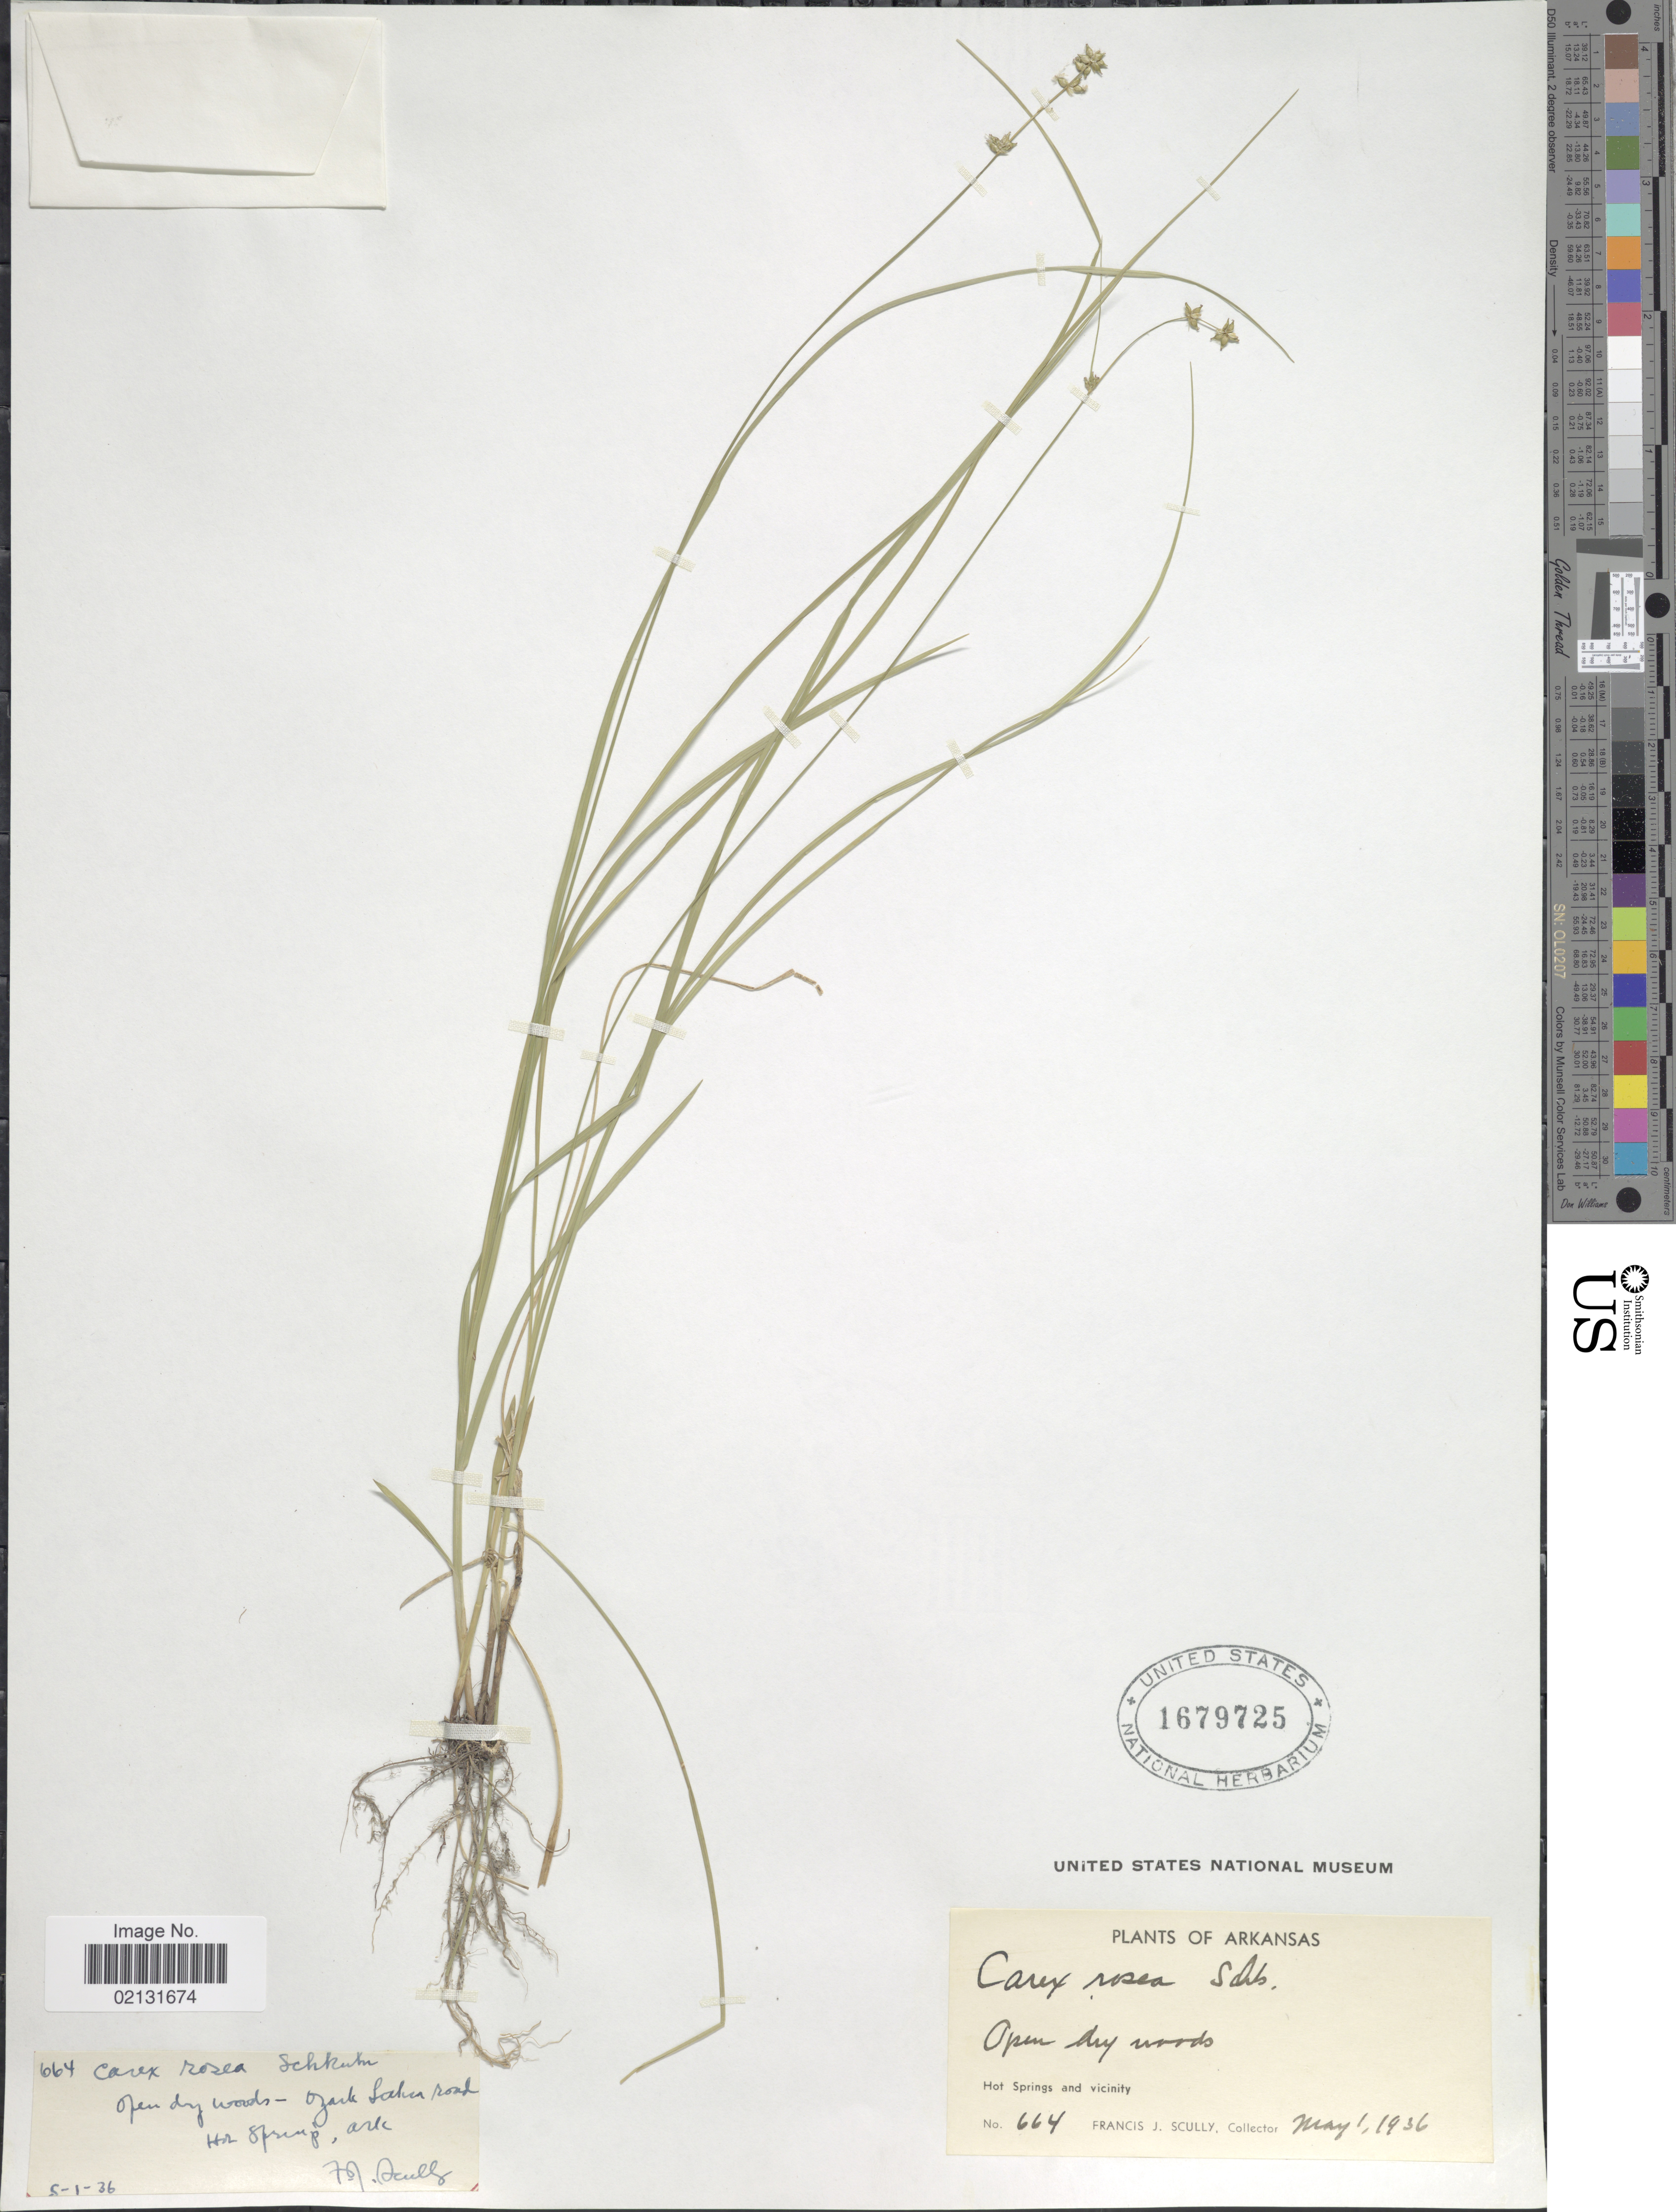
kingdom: Plantae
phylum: Tracheophyta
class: Liliopsida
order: Poales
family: Cyperaceae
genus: Carex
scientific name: Carex rosea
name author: Willd.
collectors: F. J. Scully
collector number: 664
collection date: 1936-05-01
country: United States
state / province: Arkansas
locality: Open dry woods, Ozark Lichen road, Hot Springs and vicinity.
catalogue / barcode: US 1679725